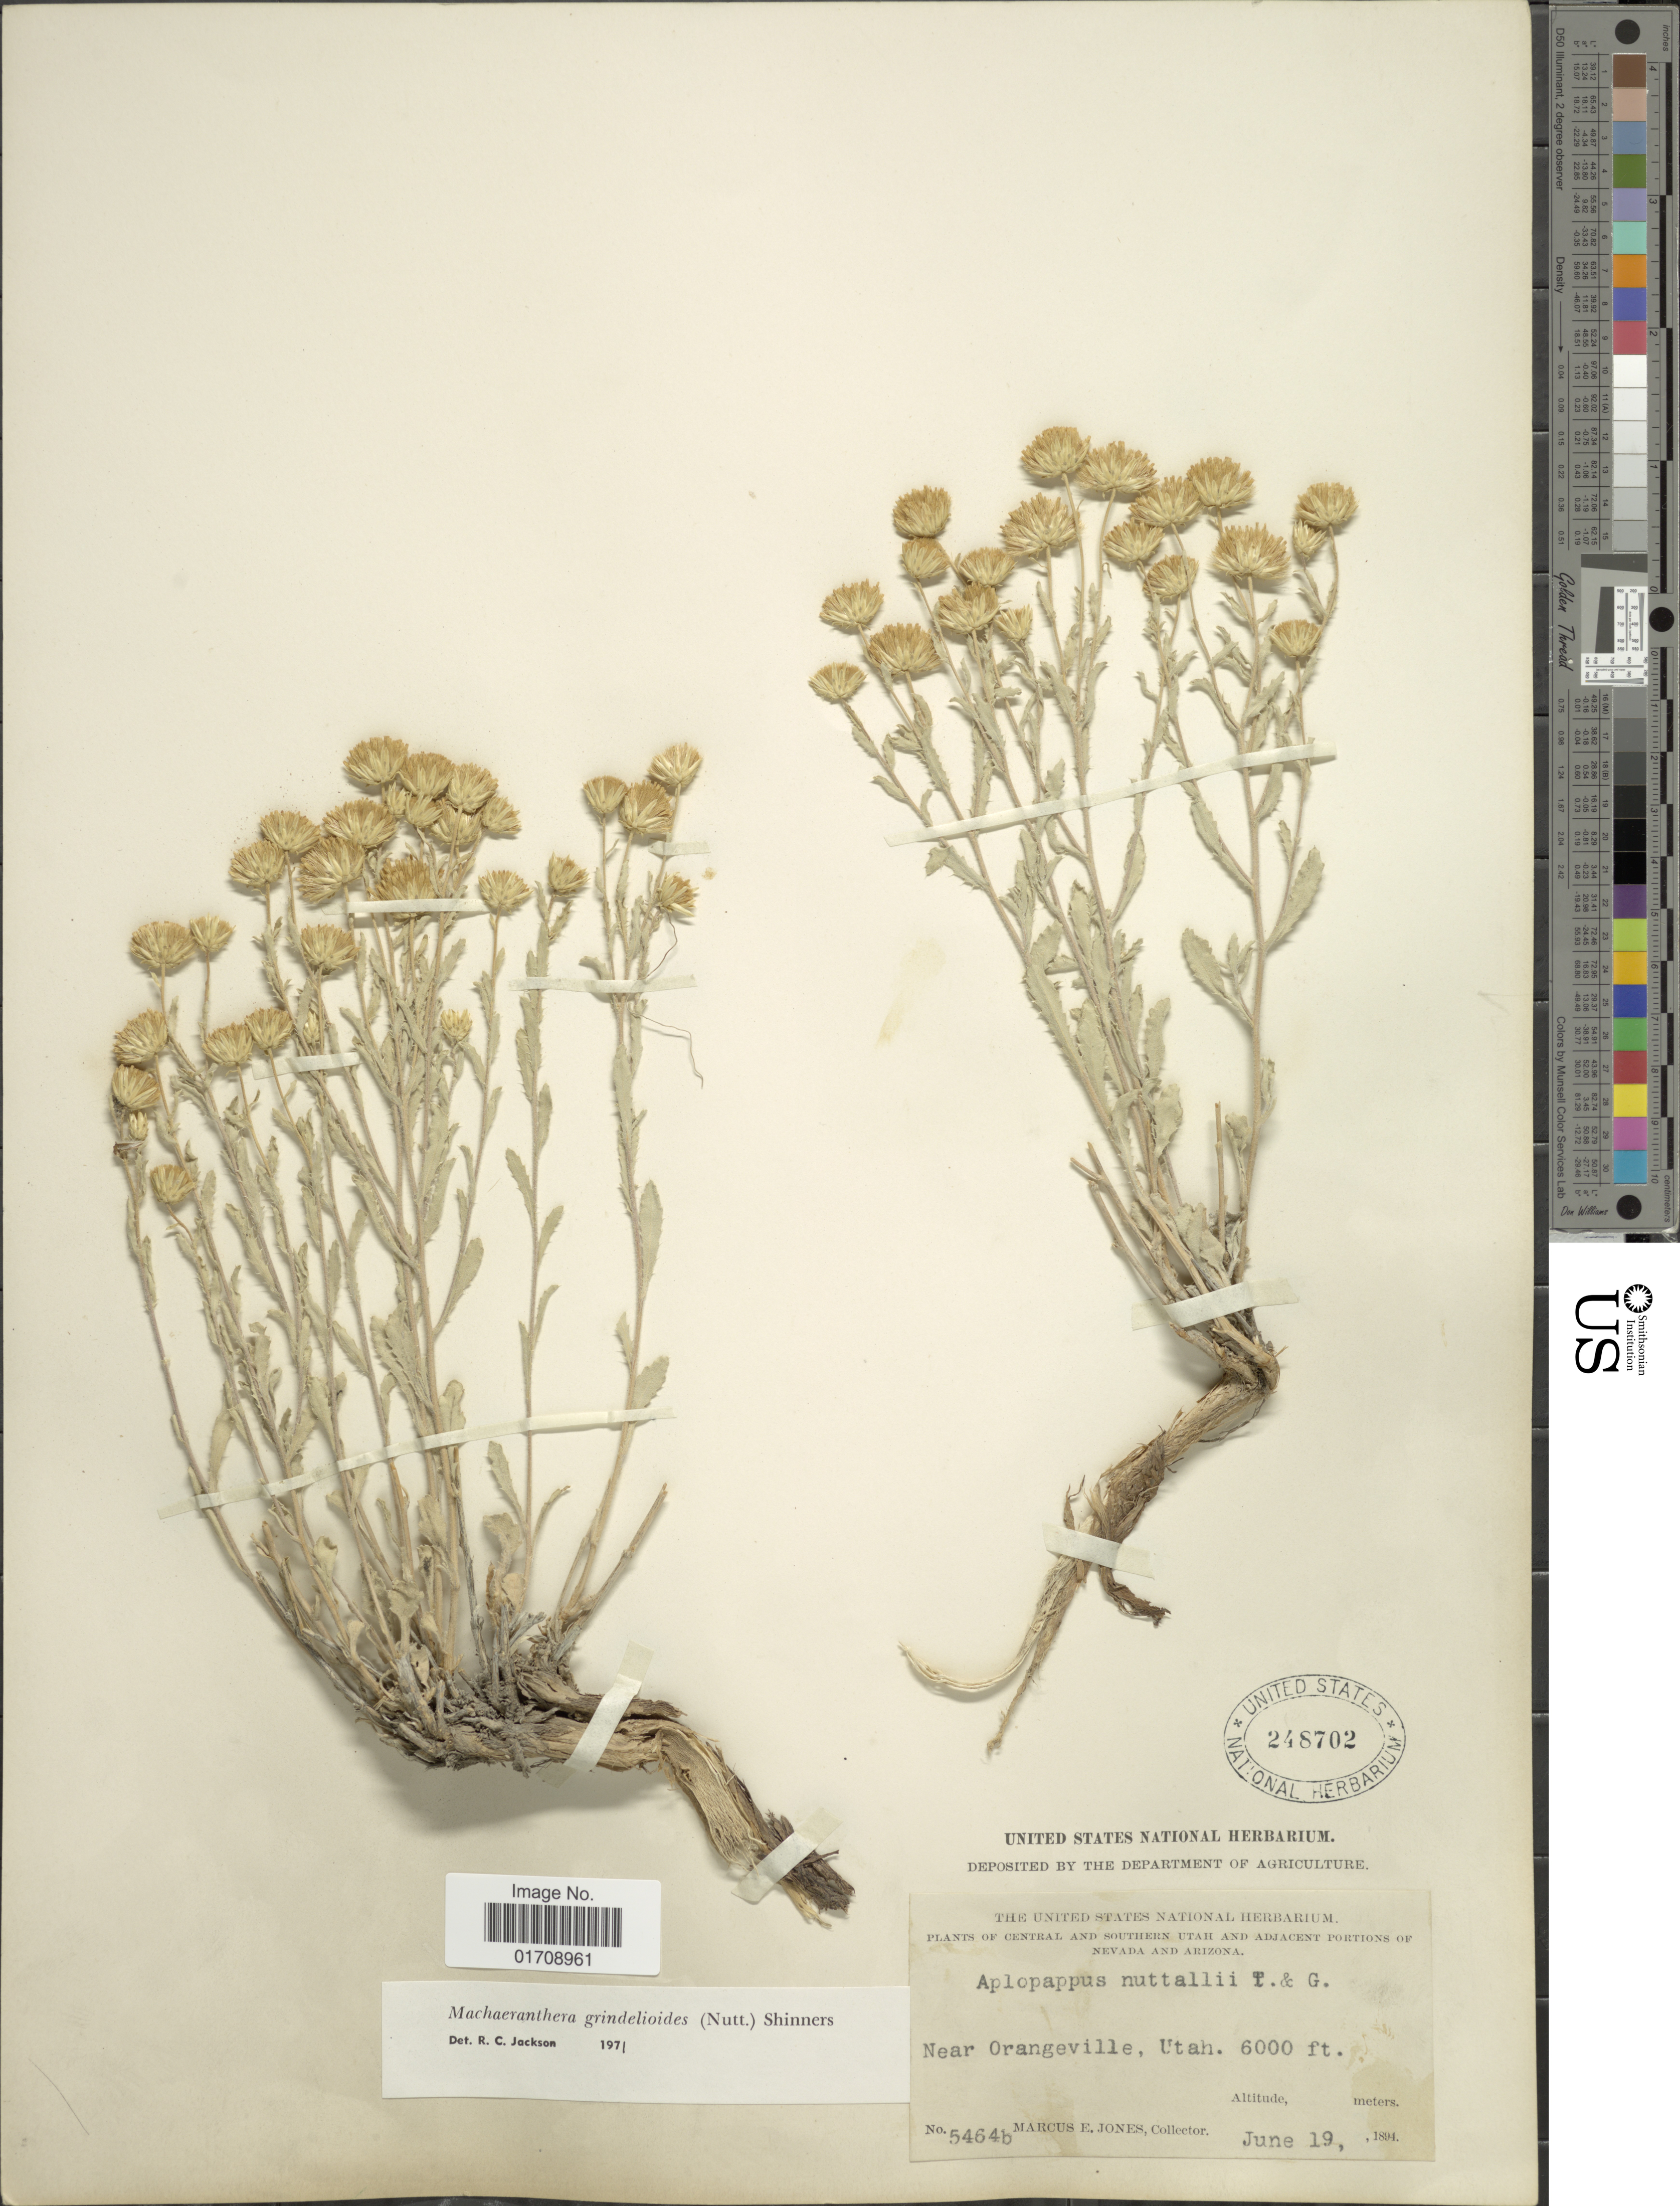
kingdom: Plantae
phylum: Tracheophyta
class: Magnoliopsida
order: Asterales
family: Asteraceae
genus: Machaeranthera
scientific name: Machaeranthera grindelioides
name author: (Nutt.) Shinners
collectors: M. E. Jones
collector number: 5464b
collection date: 1894-06-19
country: United States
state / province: Utah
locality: Near Orangeville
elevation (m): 1829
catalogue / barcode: US 248702